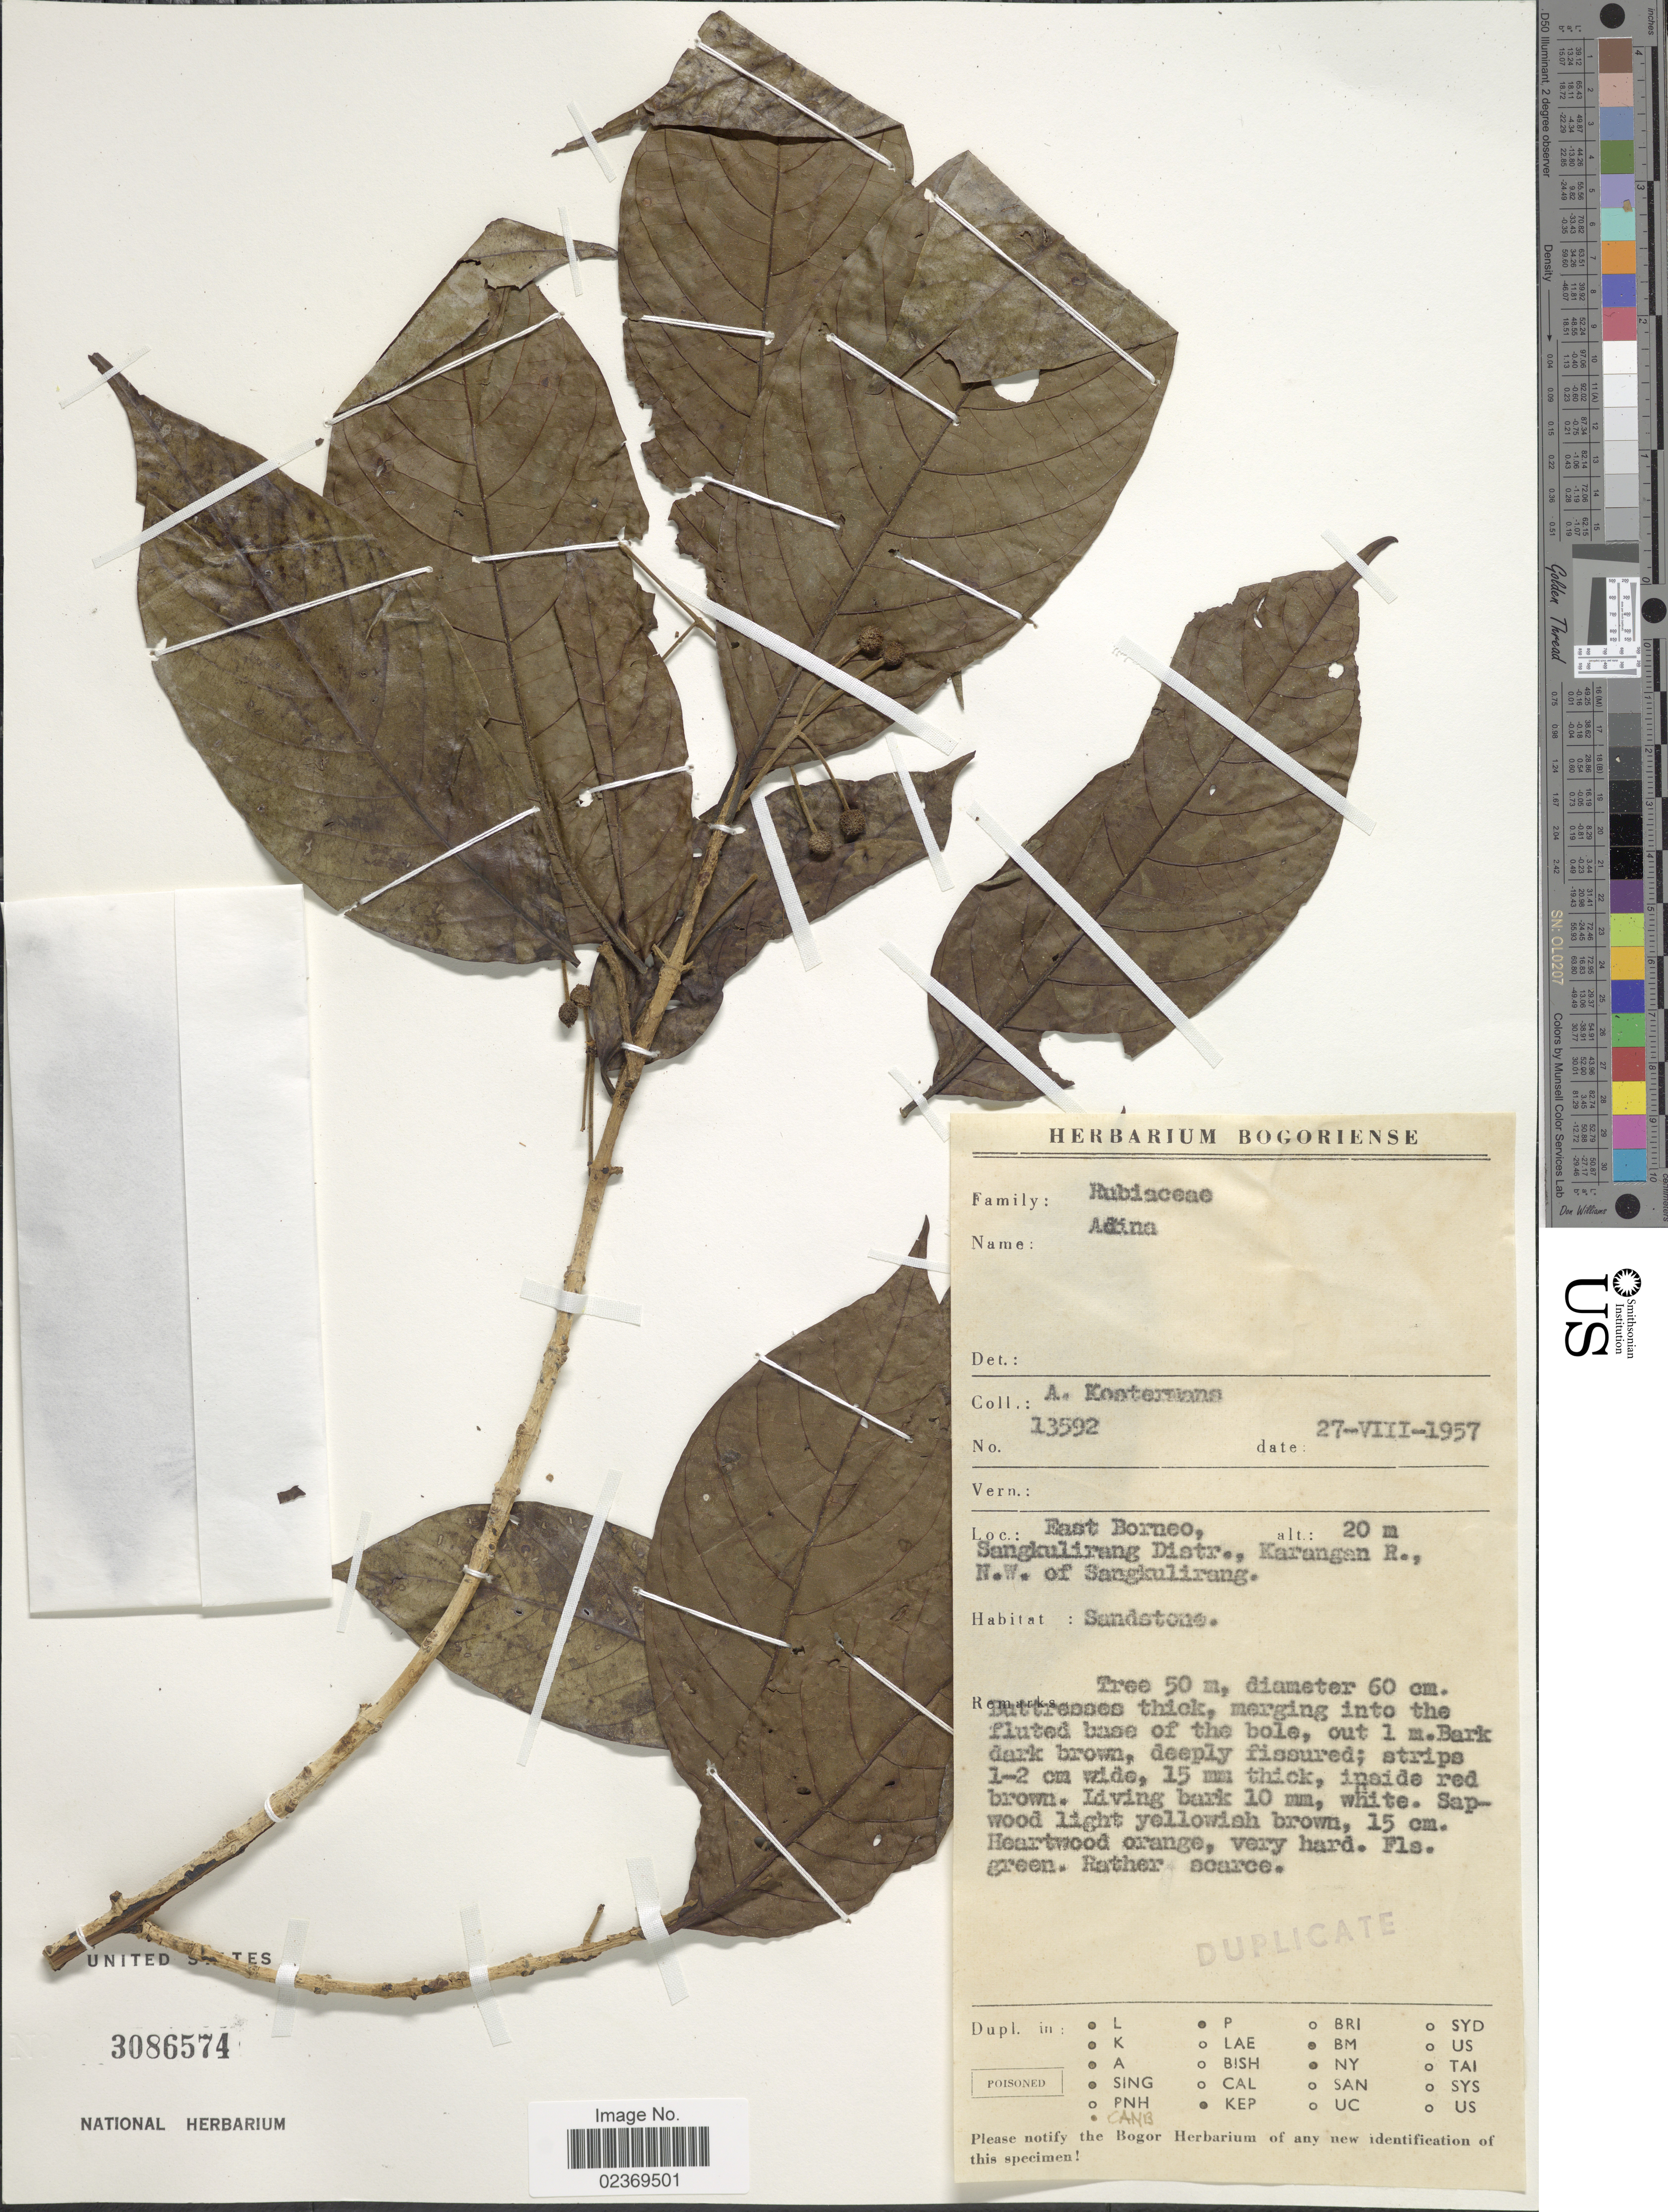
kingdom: Plantae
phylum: Tracheophyta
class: Magnoliopsida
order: Gentianales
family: Rubiaceae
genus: Adina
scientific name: Adina sp.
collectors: A. J. G. Kostermans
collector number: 13592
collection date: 1957-08-27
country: Indonesia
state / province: Kalimantan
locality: East Borneo, Sangkulirang Distr., Karangan R., N.W. of Sangkulirang.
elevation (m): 20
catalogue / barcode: US 3086574